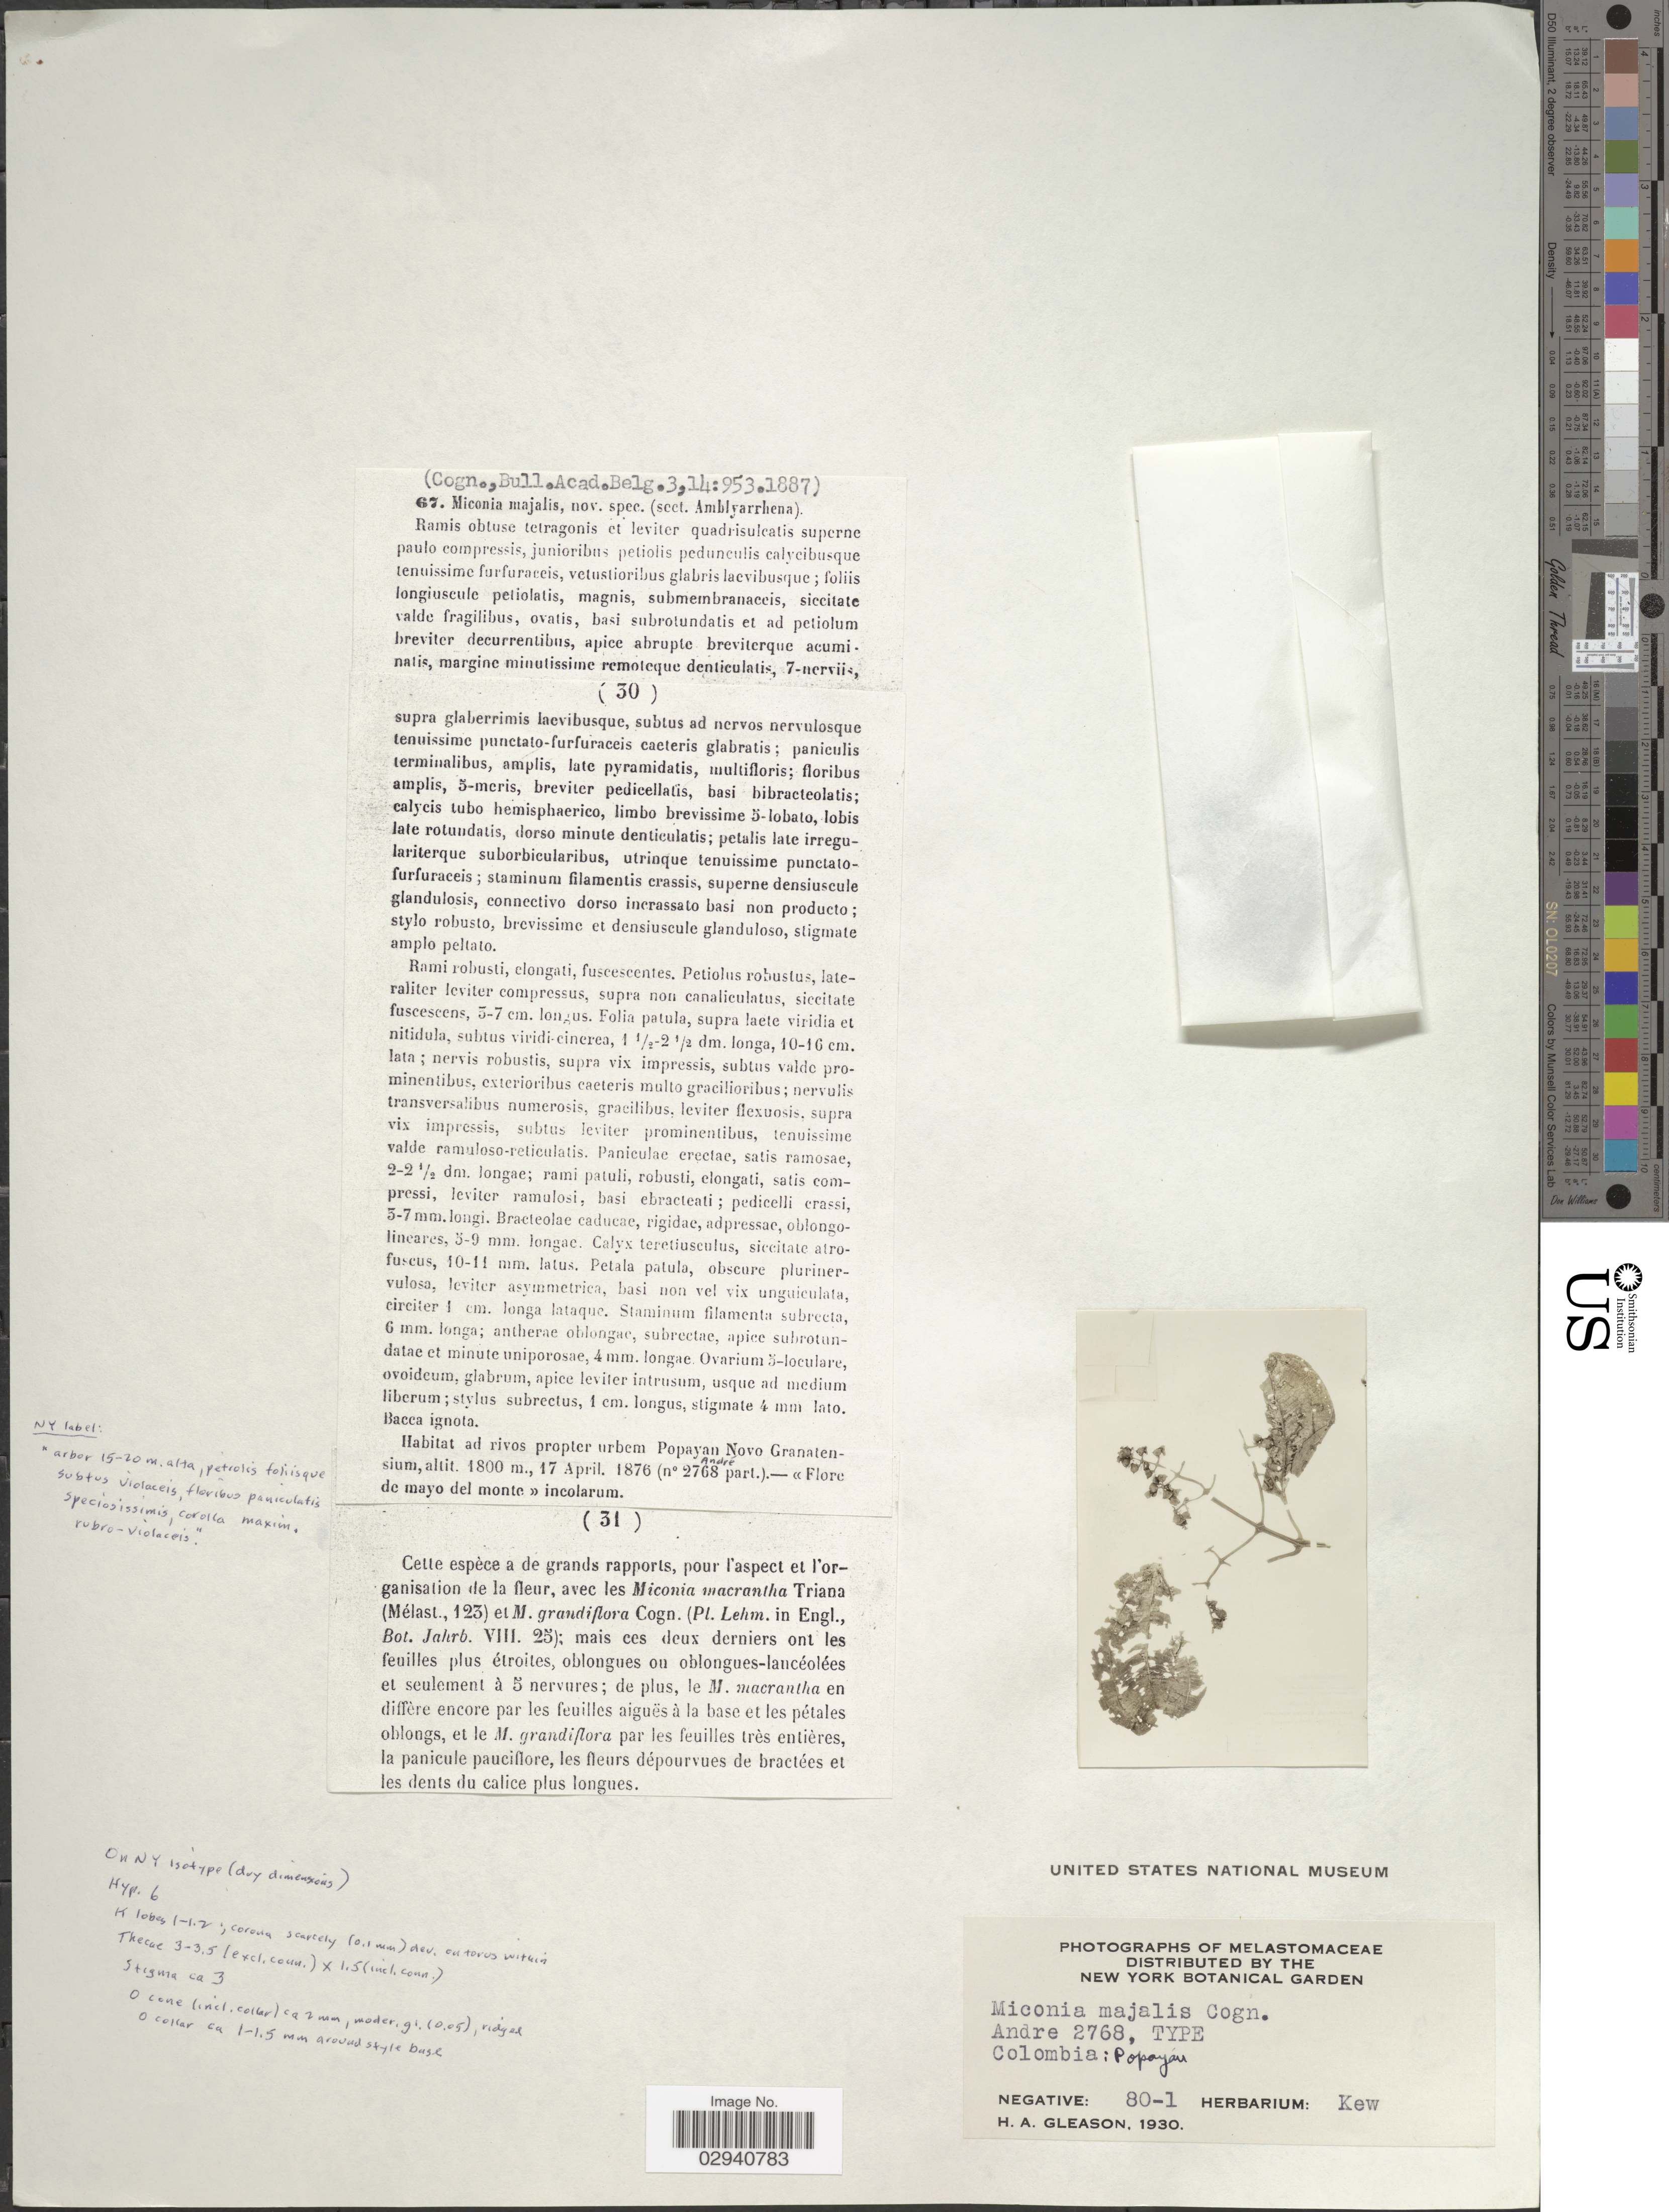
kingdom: Plantae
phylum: Tracheophyta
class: Magnoliopsida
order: Myrtales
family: Melastomataceae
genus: Miconia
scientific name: Miconia majalis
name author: Cogn.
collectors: André, --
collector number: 2768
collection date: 1876-04-17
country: Colombia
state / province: Cauca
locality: Popayan. Ad rivos propter urbem Popayan Novo Granatensium.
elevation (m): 1800